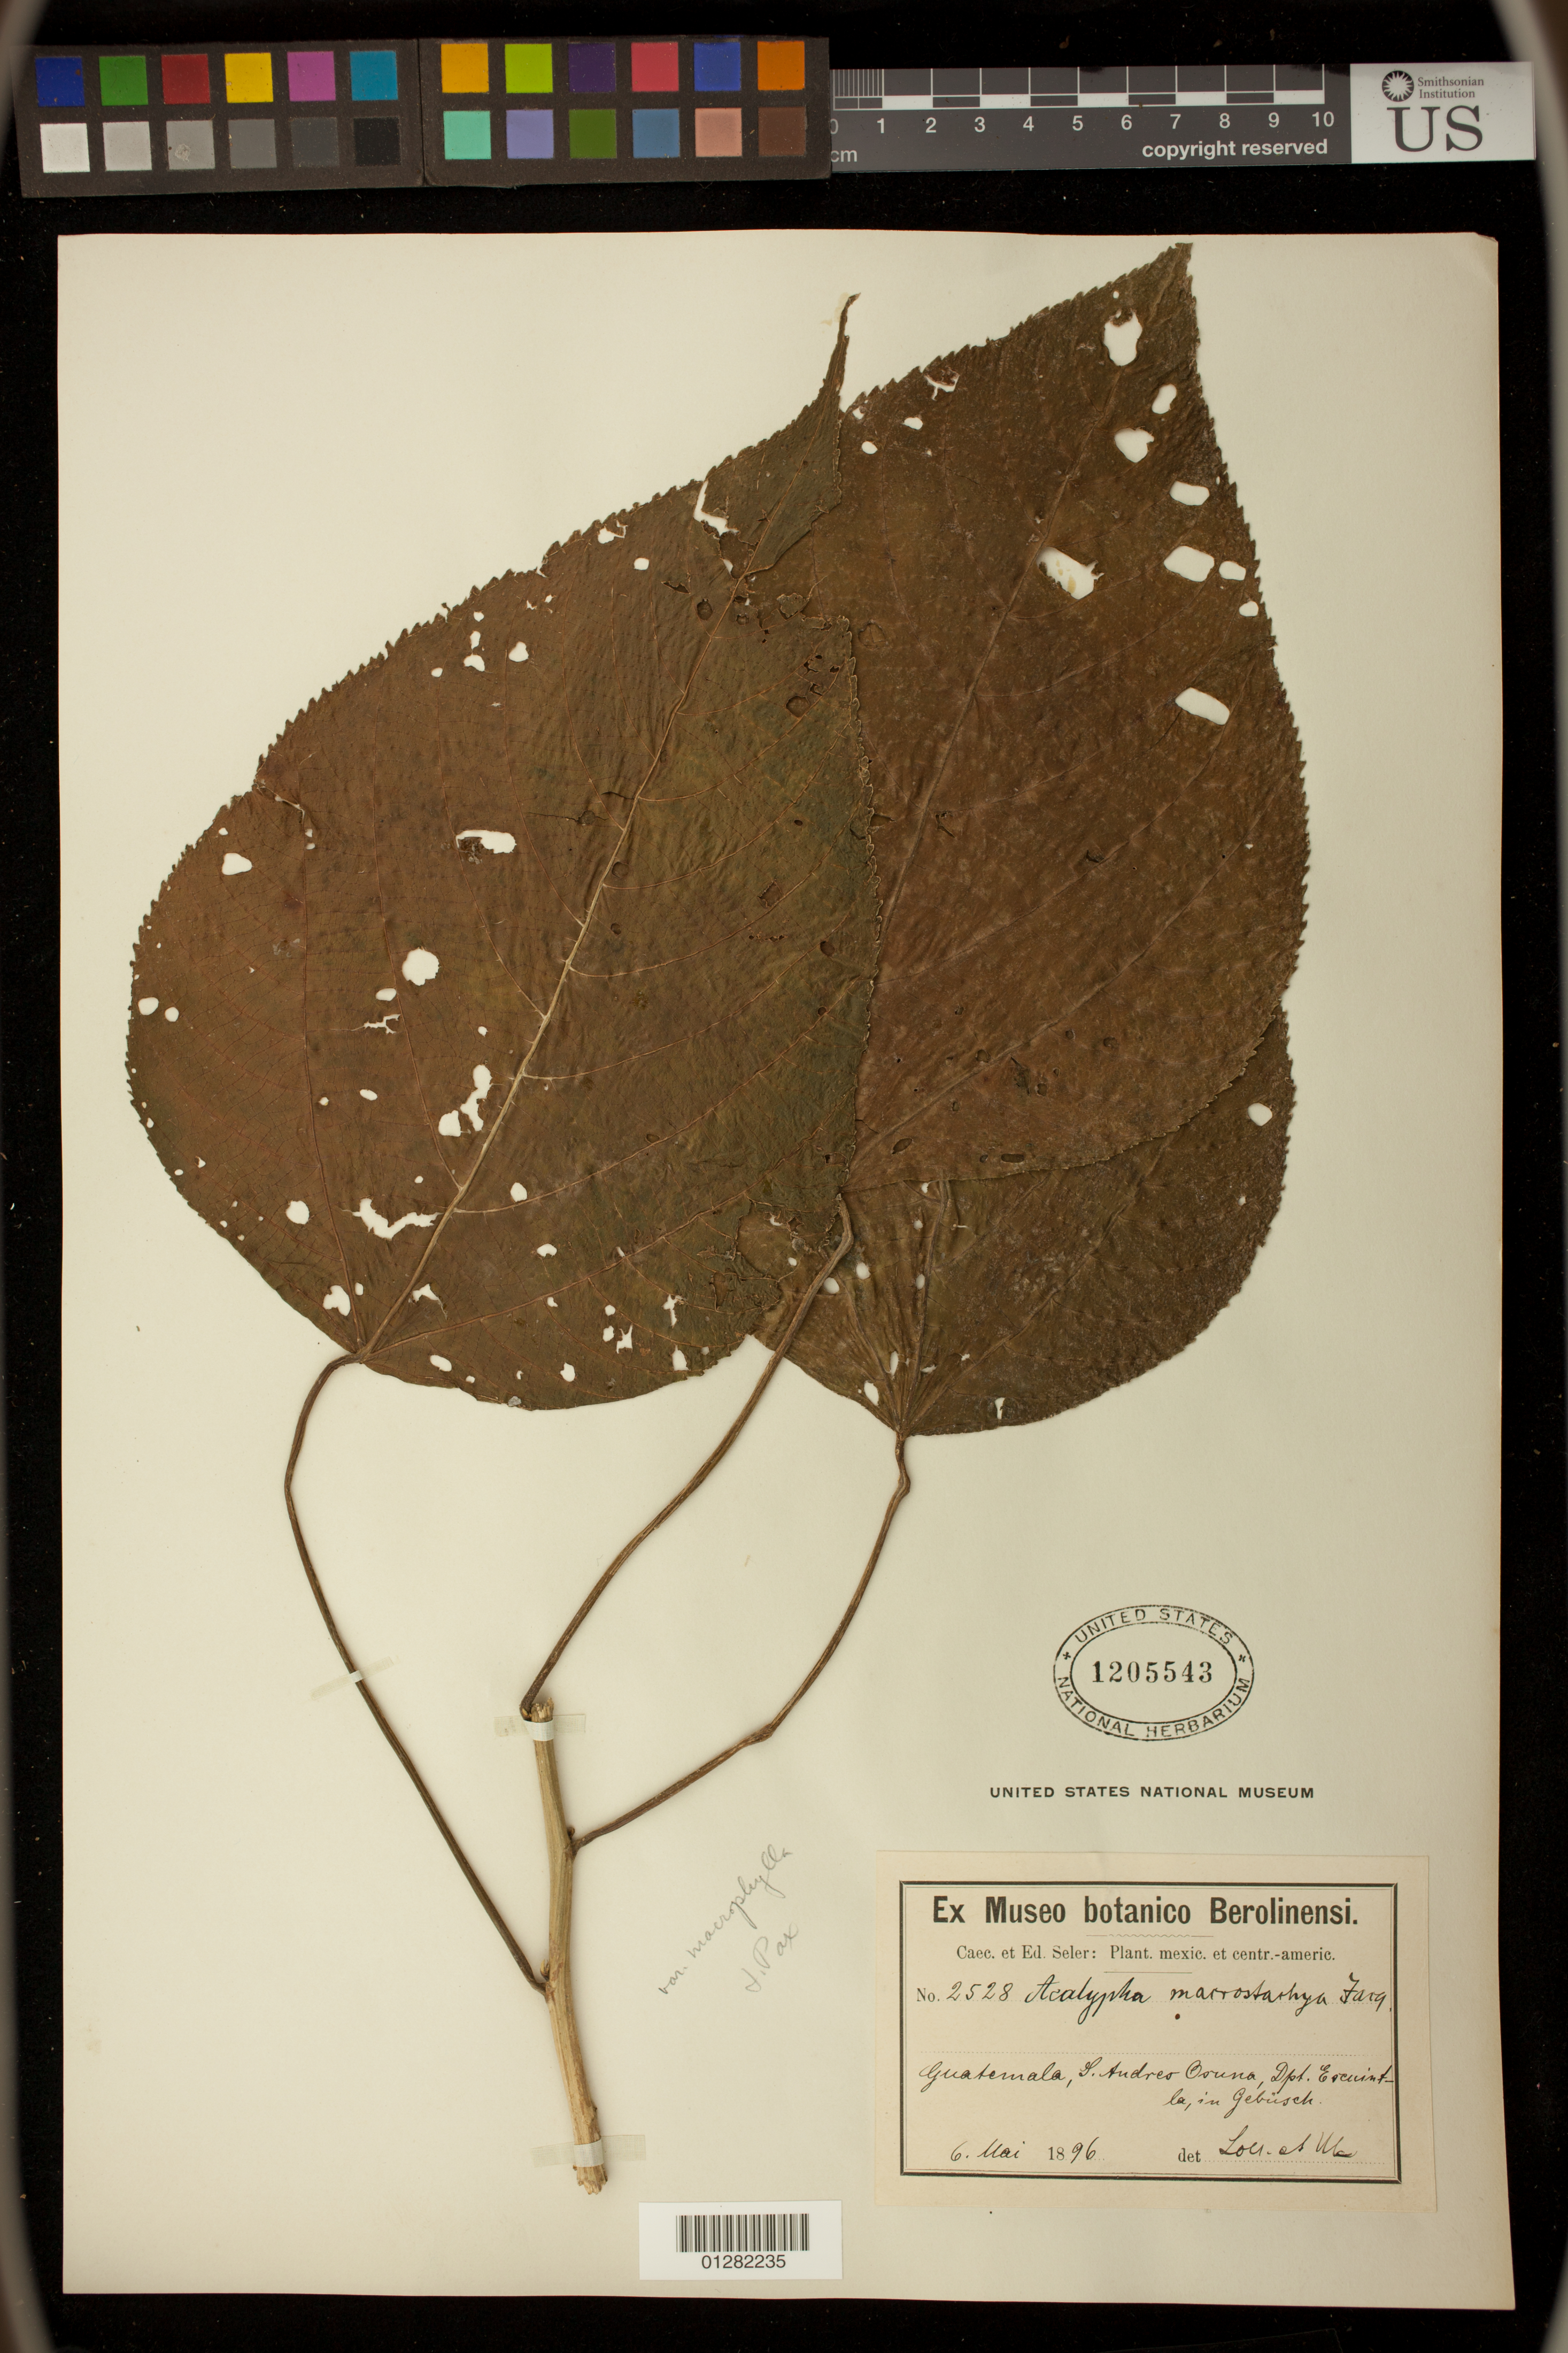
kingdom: Plantae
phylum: Tracheophyta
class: Magnoliopsida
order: Malpighiales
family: Euphorbiaceae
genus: Acalypha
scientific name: Acalypha macrostachyoides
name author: Müll. Arg.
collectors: H. L. Mason & Dallas Hanna, G.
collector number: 2528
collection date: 1896-05-06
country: Guatemala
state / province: Escuintla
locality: S. Andres Osuna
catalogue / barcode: US 1205543